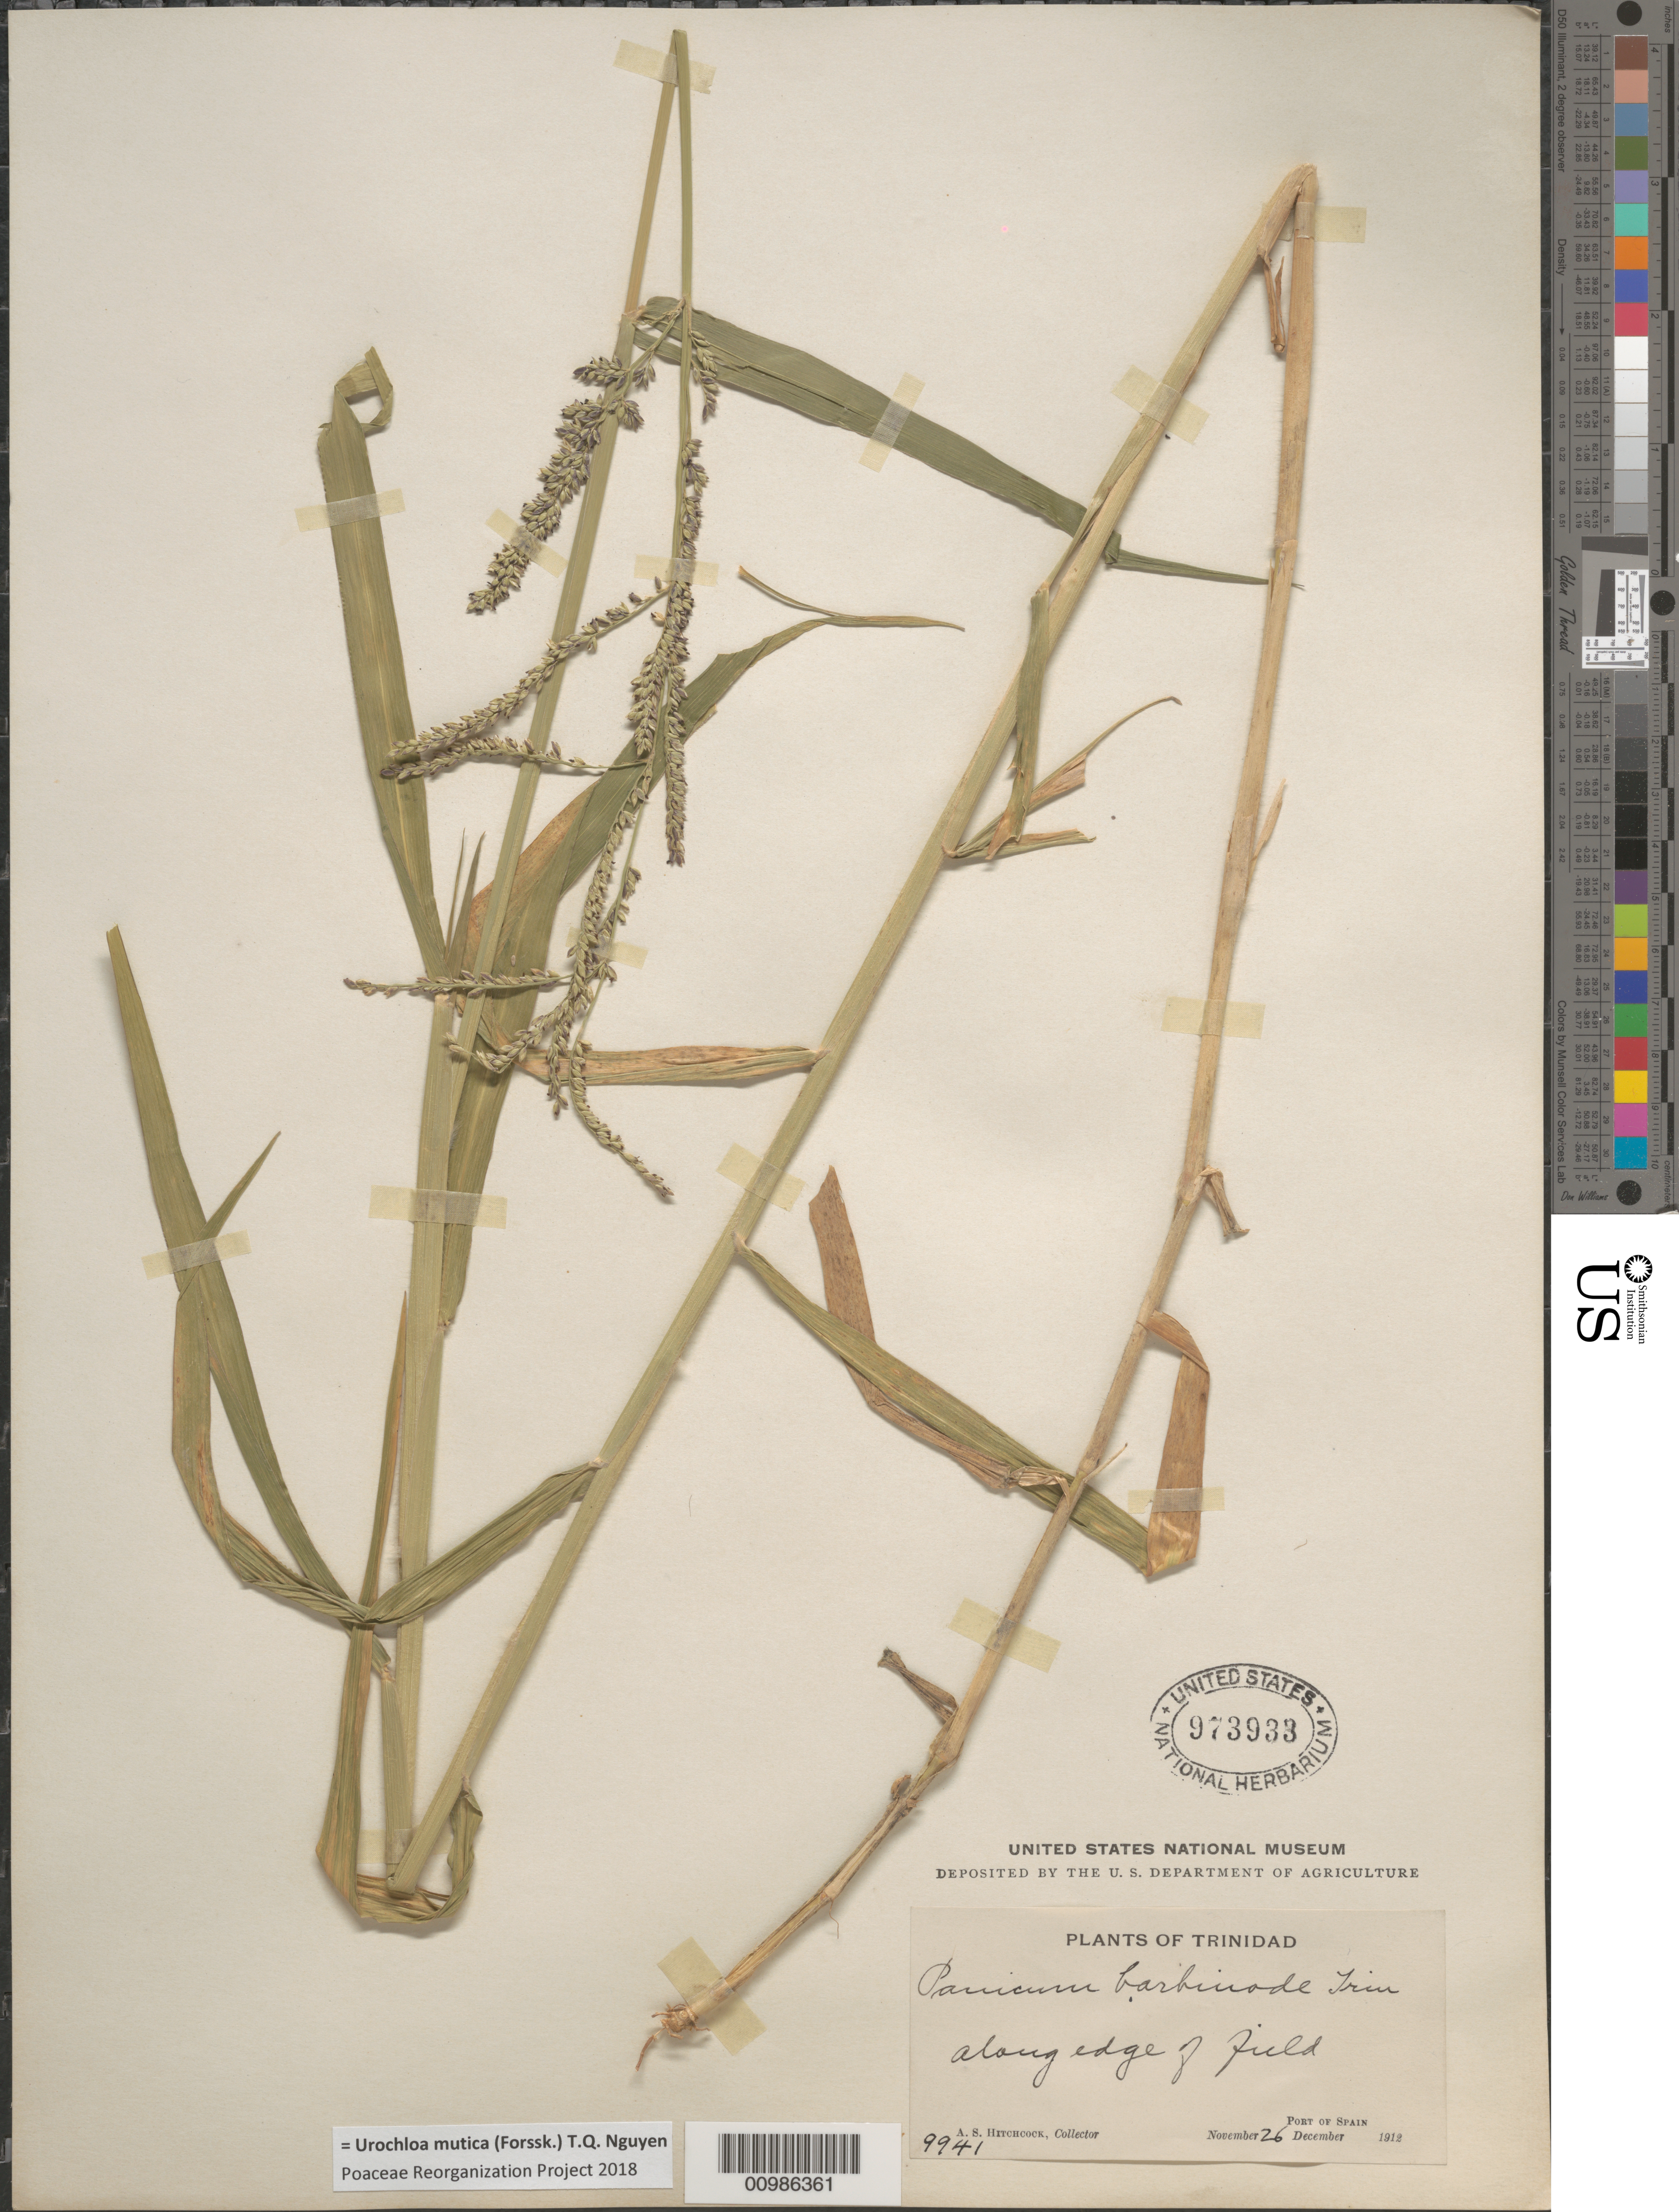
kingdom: Plantae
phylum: Tracheophyta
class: Liliopsida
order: Poales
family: Poaceae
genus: Brachiaria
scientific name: Brachiaria fasciculata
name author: (Sw.) Parodi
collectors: A. S. Hitchcock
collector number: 9941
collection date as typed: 26 Nov 1912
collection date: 1912-11-26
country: Trinidad and Tobago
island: Trinidad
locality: Port of Spain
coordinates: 0 N, 0 E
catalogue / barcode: US 973933